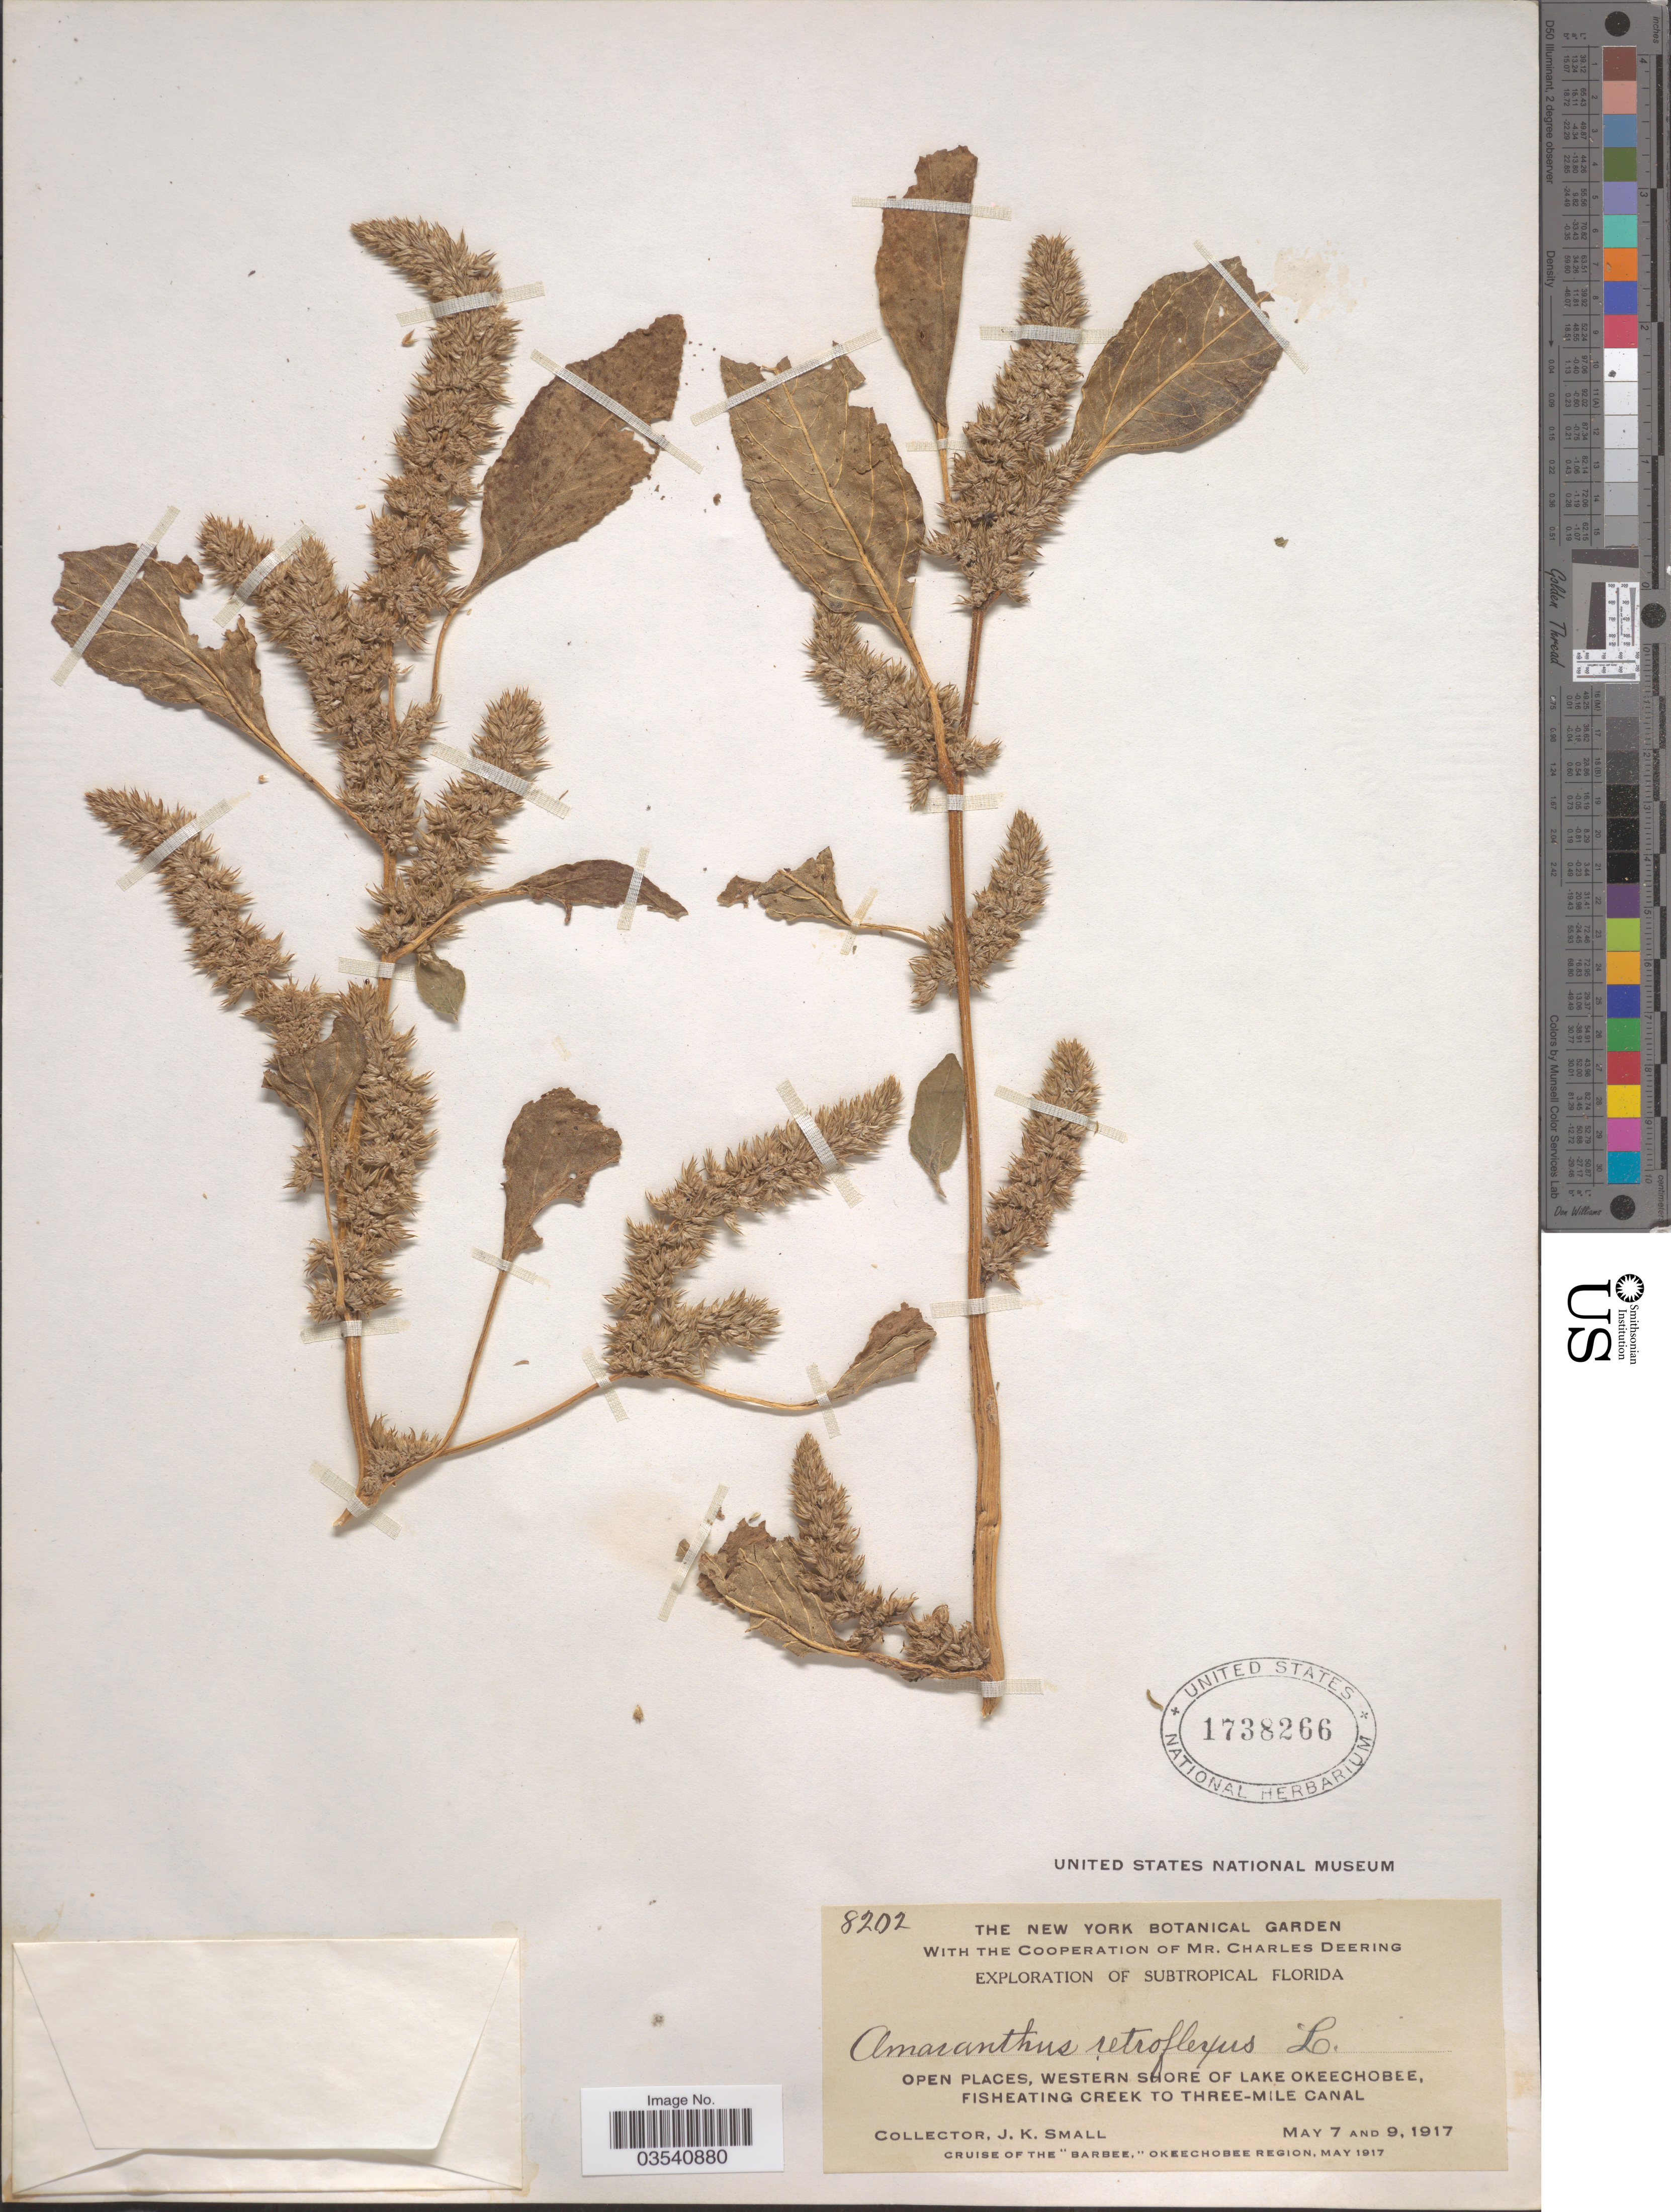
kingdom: Plantae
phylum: Tracheophyta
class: Magnoliopsida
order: Caryophyllales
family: Amaranthaceae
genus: Amaranthus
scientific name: Amaranthus retroflexus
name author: L.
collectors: J. K. Small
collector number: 8202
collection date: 1917-05-07/1917-05-09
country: United States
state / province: Florida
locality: Subtropical Florida. Open places, western shore of Lake Okeechobee, Fisheating Creek to Three-Mile Canal.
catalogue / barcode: US 1738266